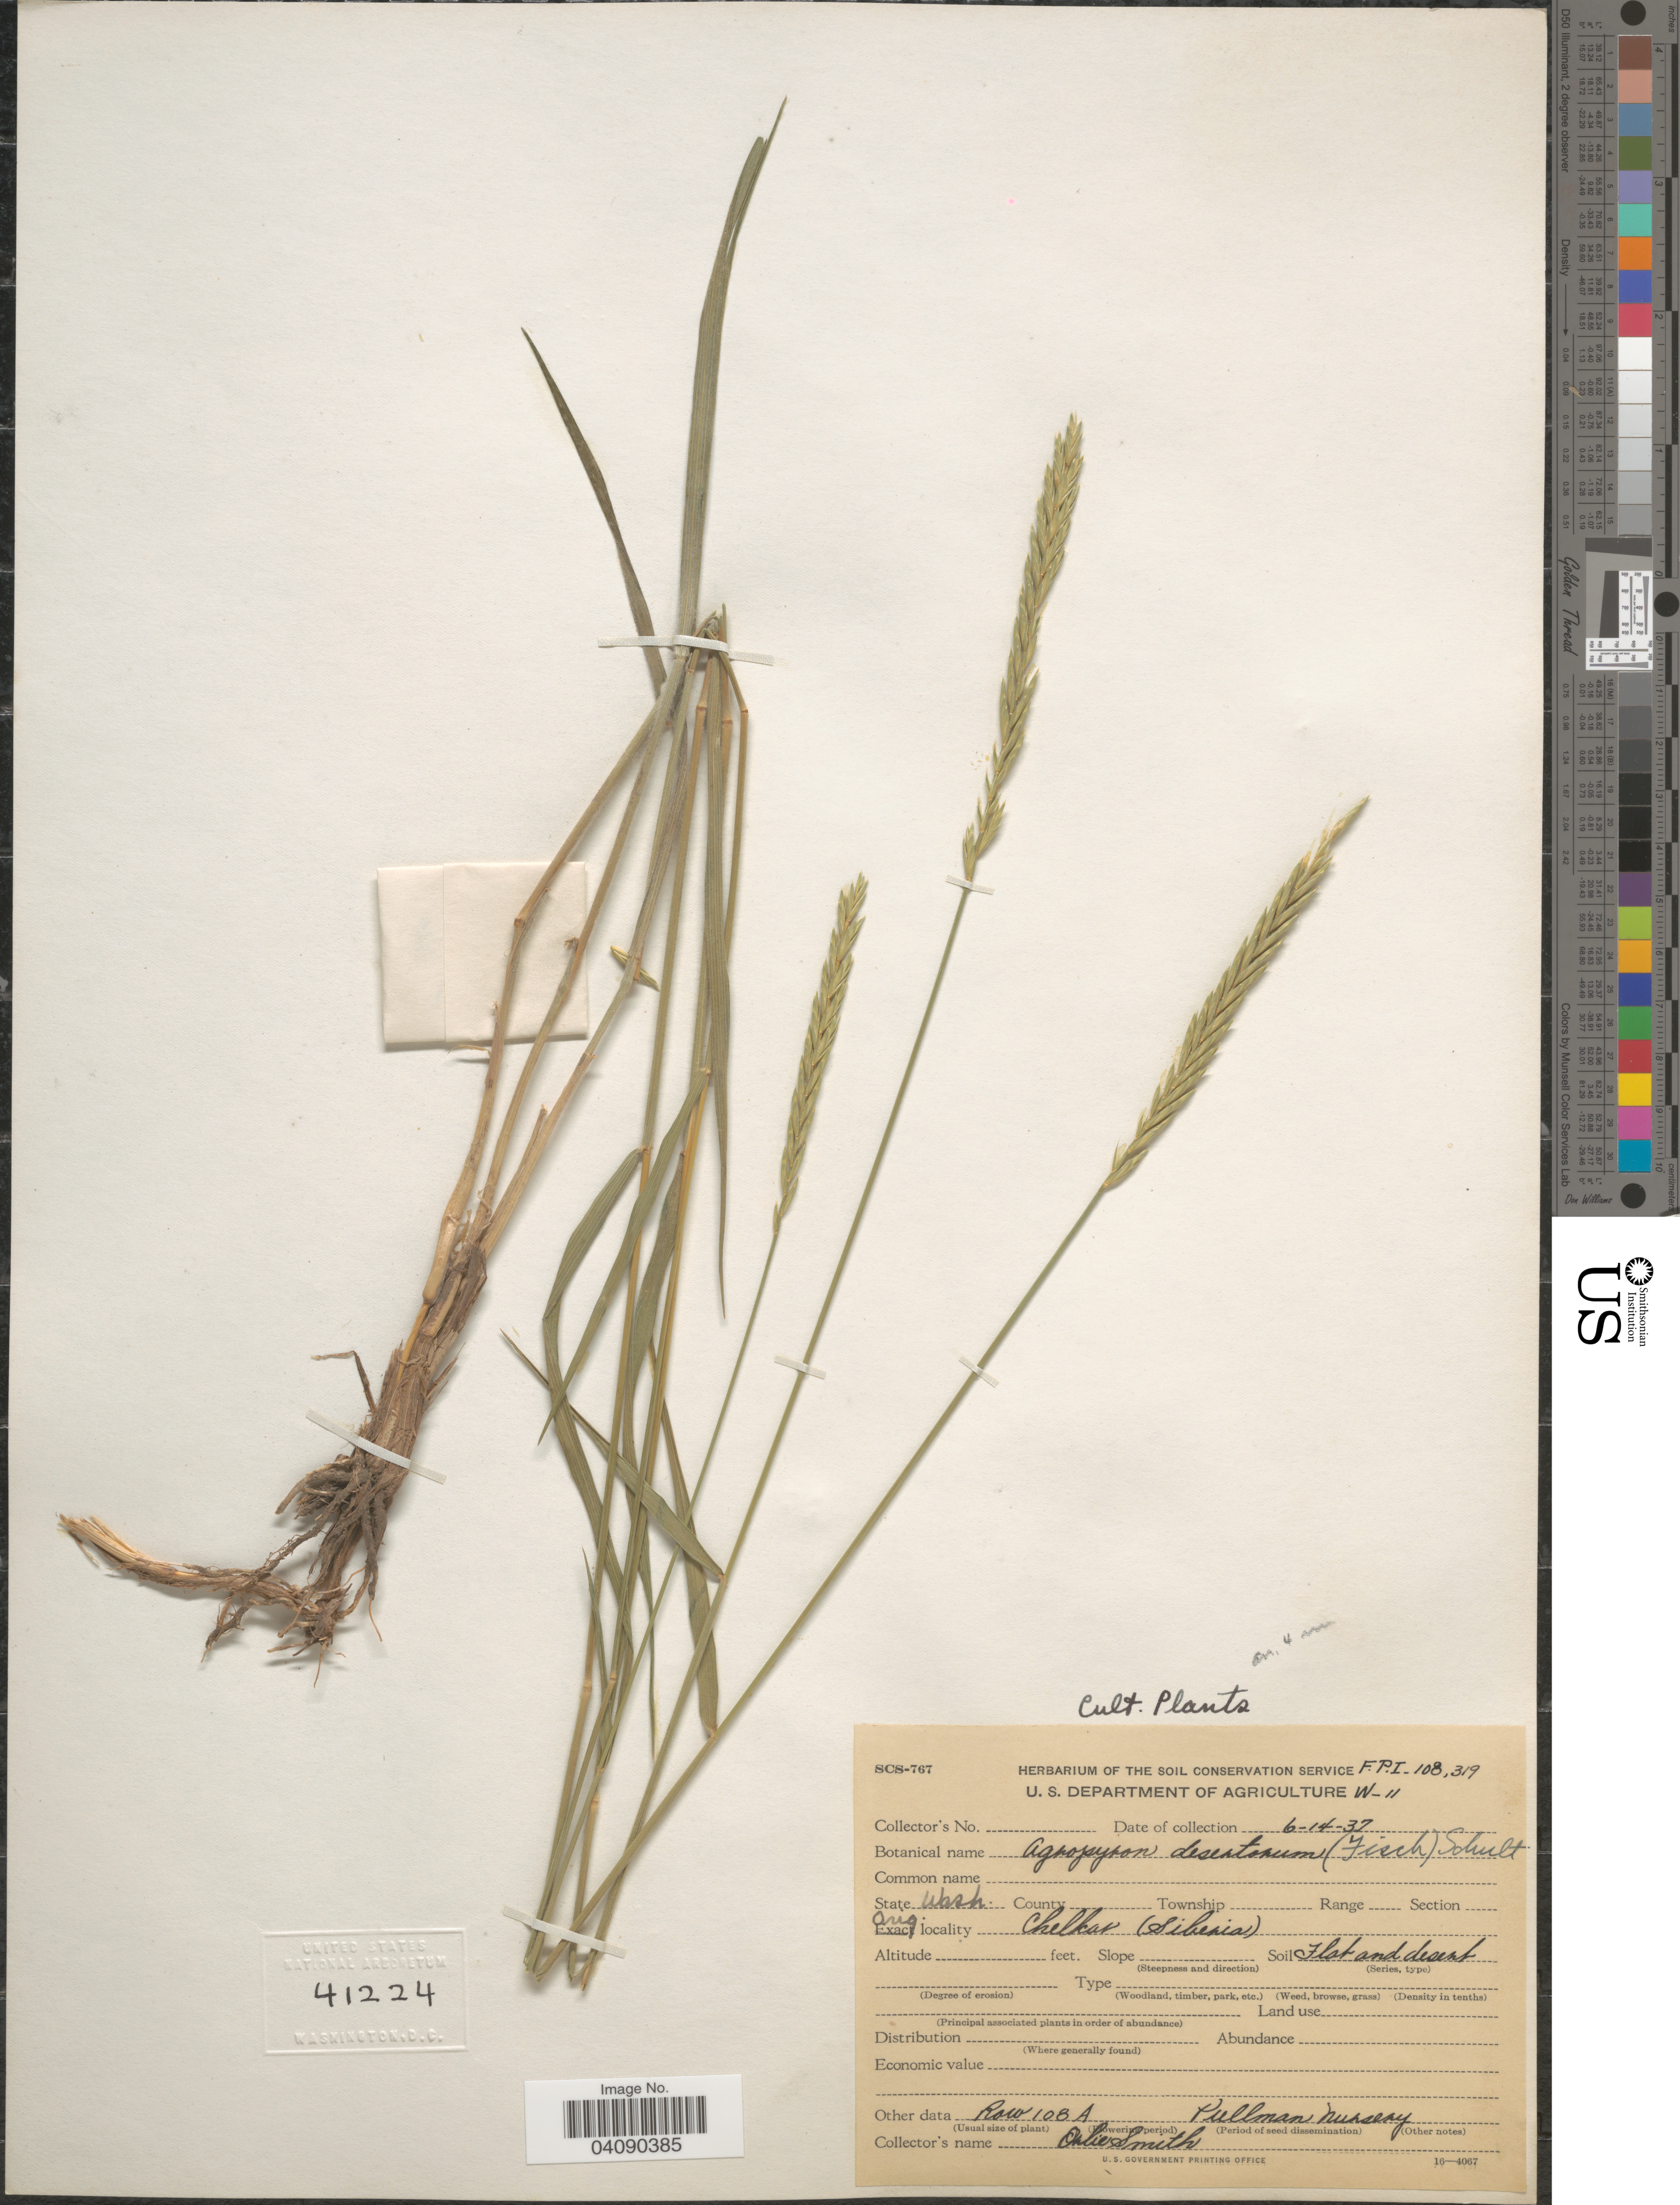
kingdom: Plantae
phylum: Tracheophyta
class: Liliopsida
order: Poales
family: Poaceae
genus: Agropyron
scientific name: Agropyron desertorum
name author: (Fisch. ex Link) Schult.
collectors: O. Smith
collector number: FPI-108319/W-11?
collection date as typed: Transcribed d/m/y: 14/6/37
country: United States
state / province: Washington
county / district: Whitman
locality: Row 108A Pullman Nursery.